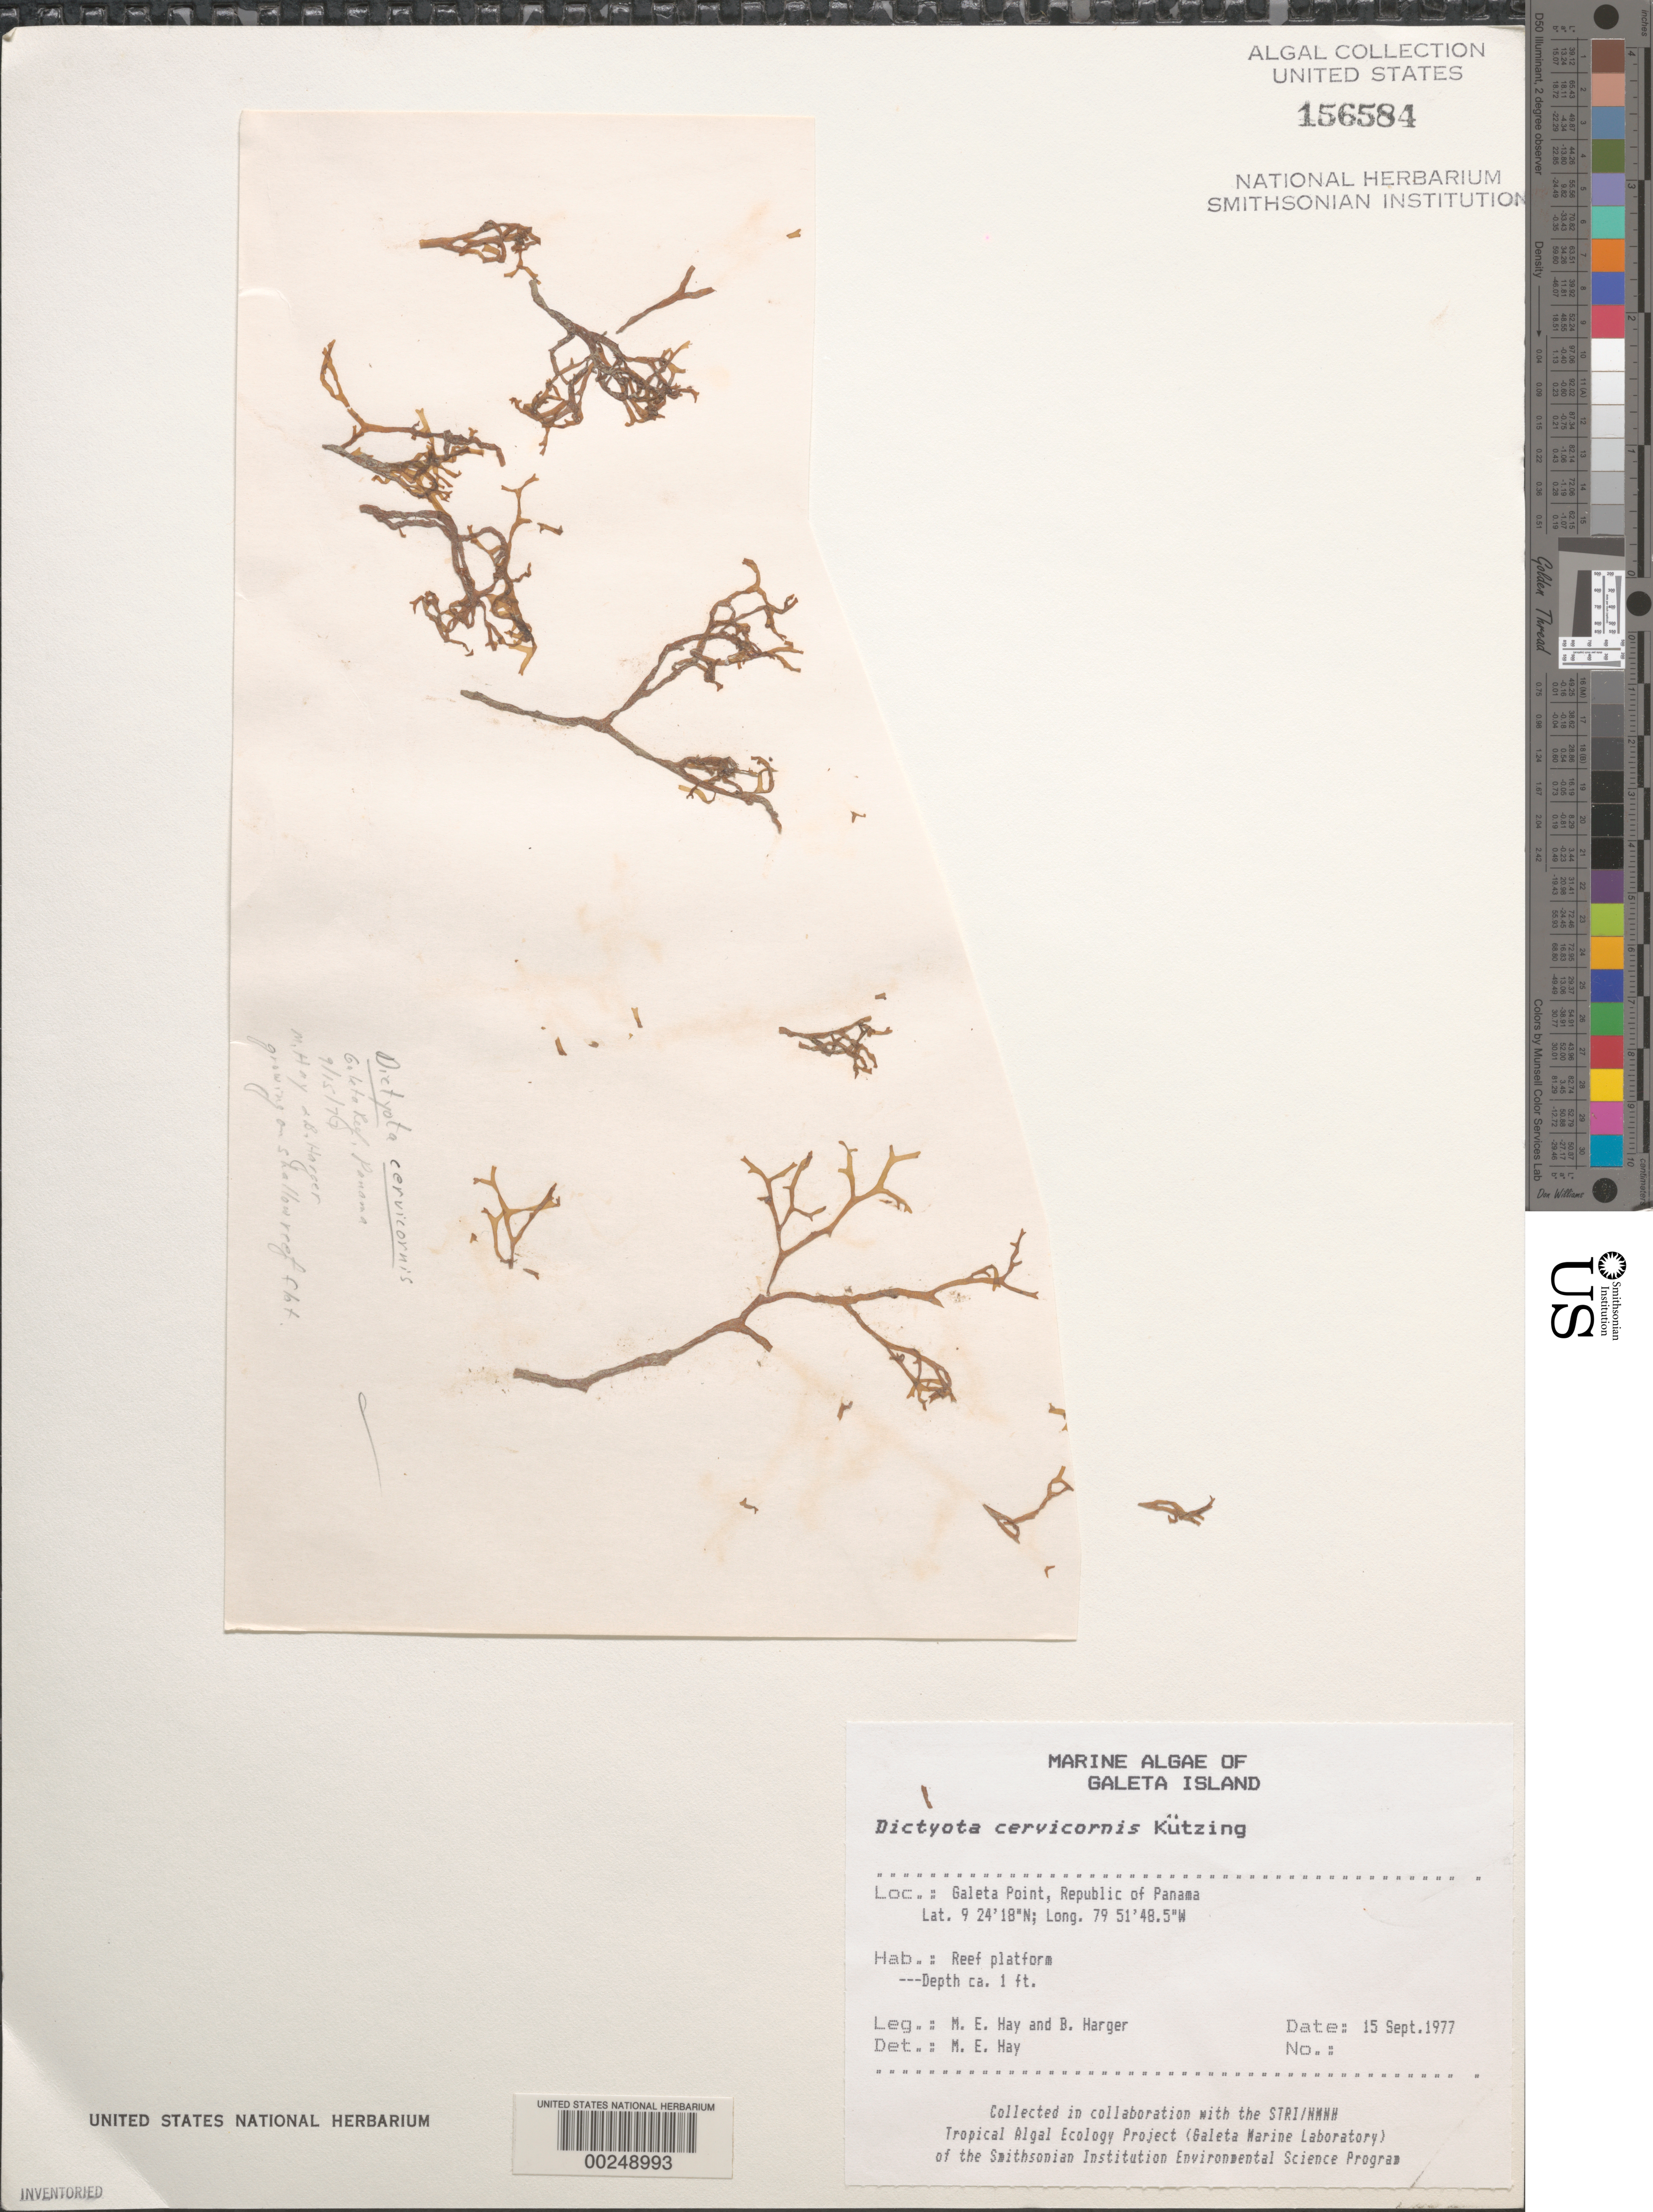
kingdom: Chromista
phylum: Ochrophyta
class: Phaeophyceae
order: Dictyotales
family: Dictyotaceae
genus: Dictyota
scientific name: Dictyota cervicornis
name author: Kütz.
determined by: Hay, M. E.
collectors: M. E. Hay & B. W. Harger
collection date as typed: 15 Sep 1977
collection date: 1977-09-15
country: Panama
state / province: Colón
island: Galeta Island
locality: Galeta Point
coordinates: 9 24' 18" N, 79 51' 48.5" W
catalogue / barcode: US 156584